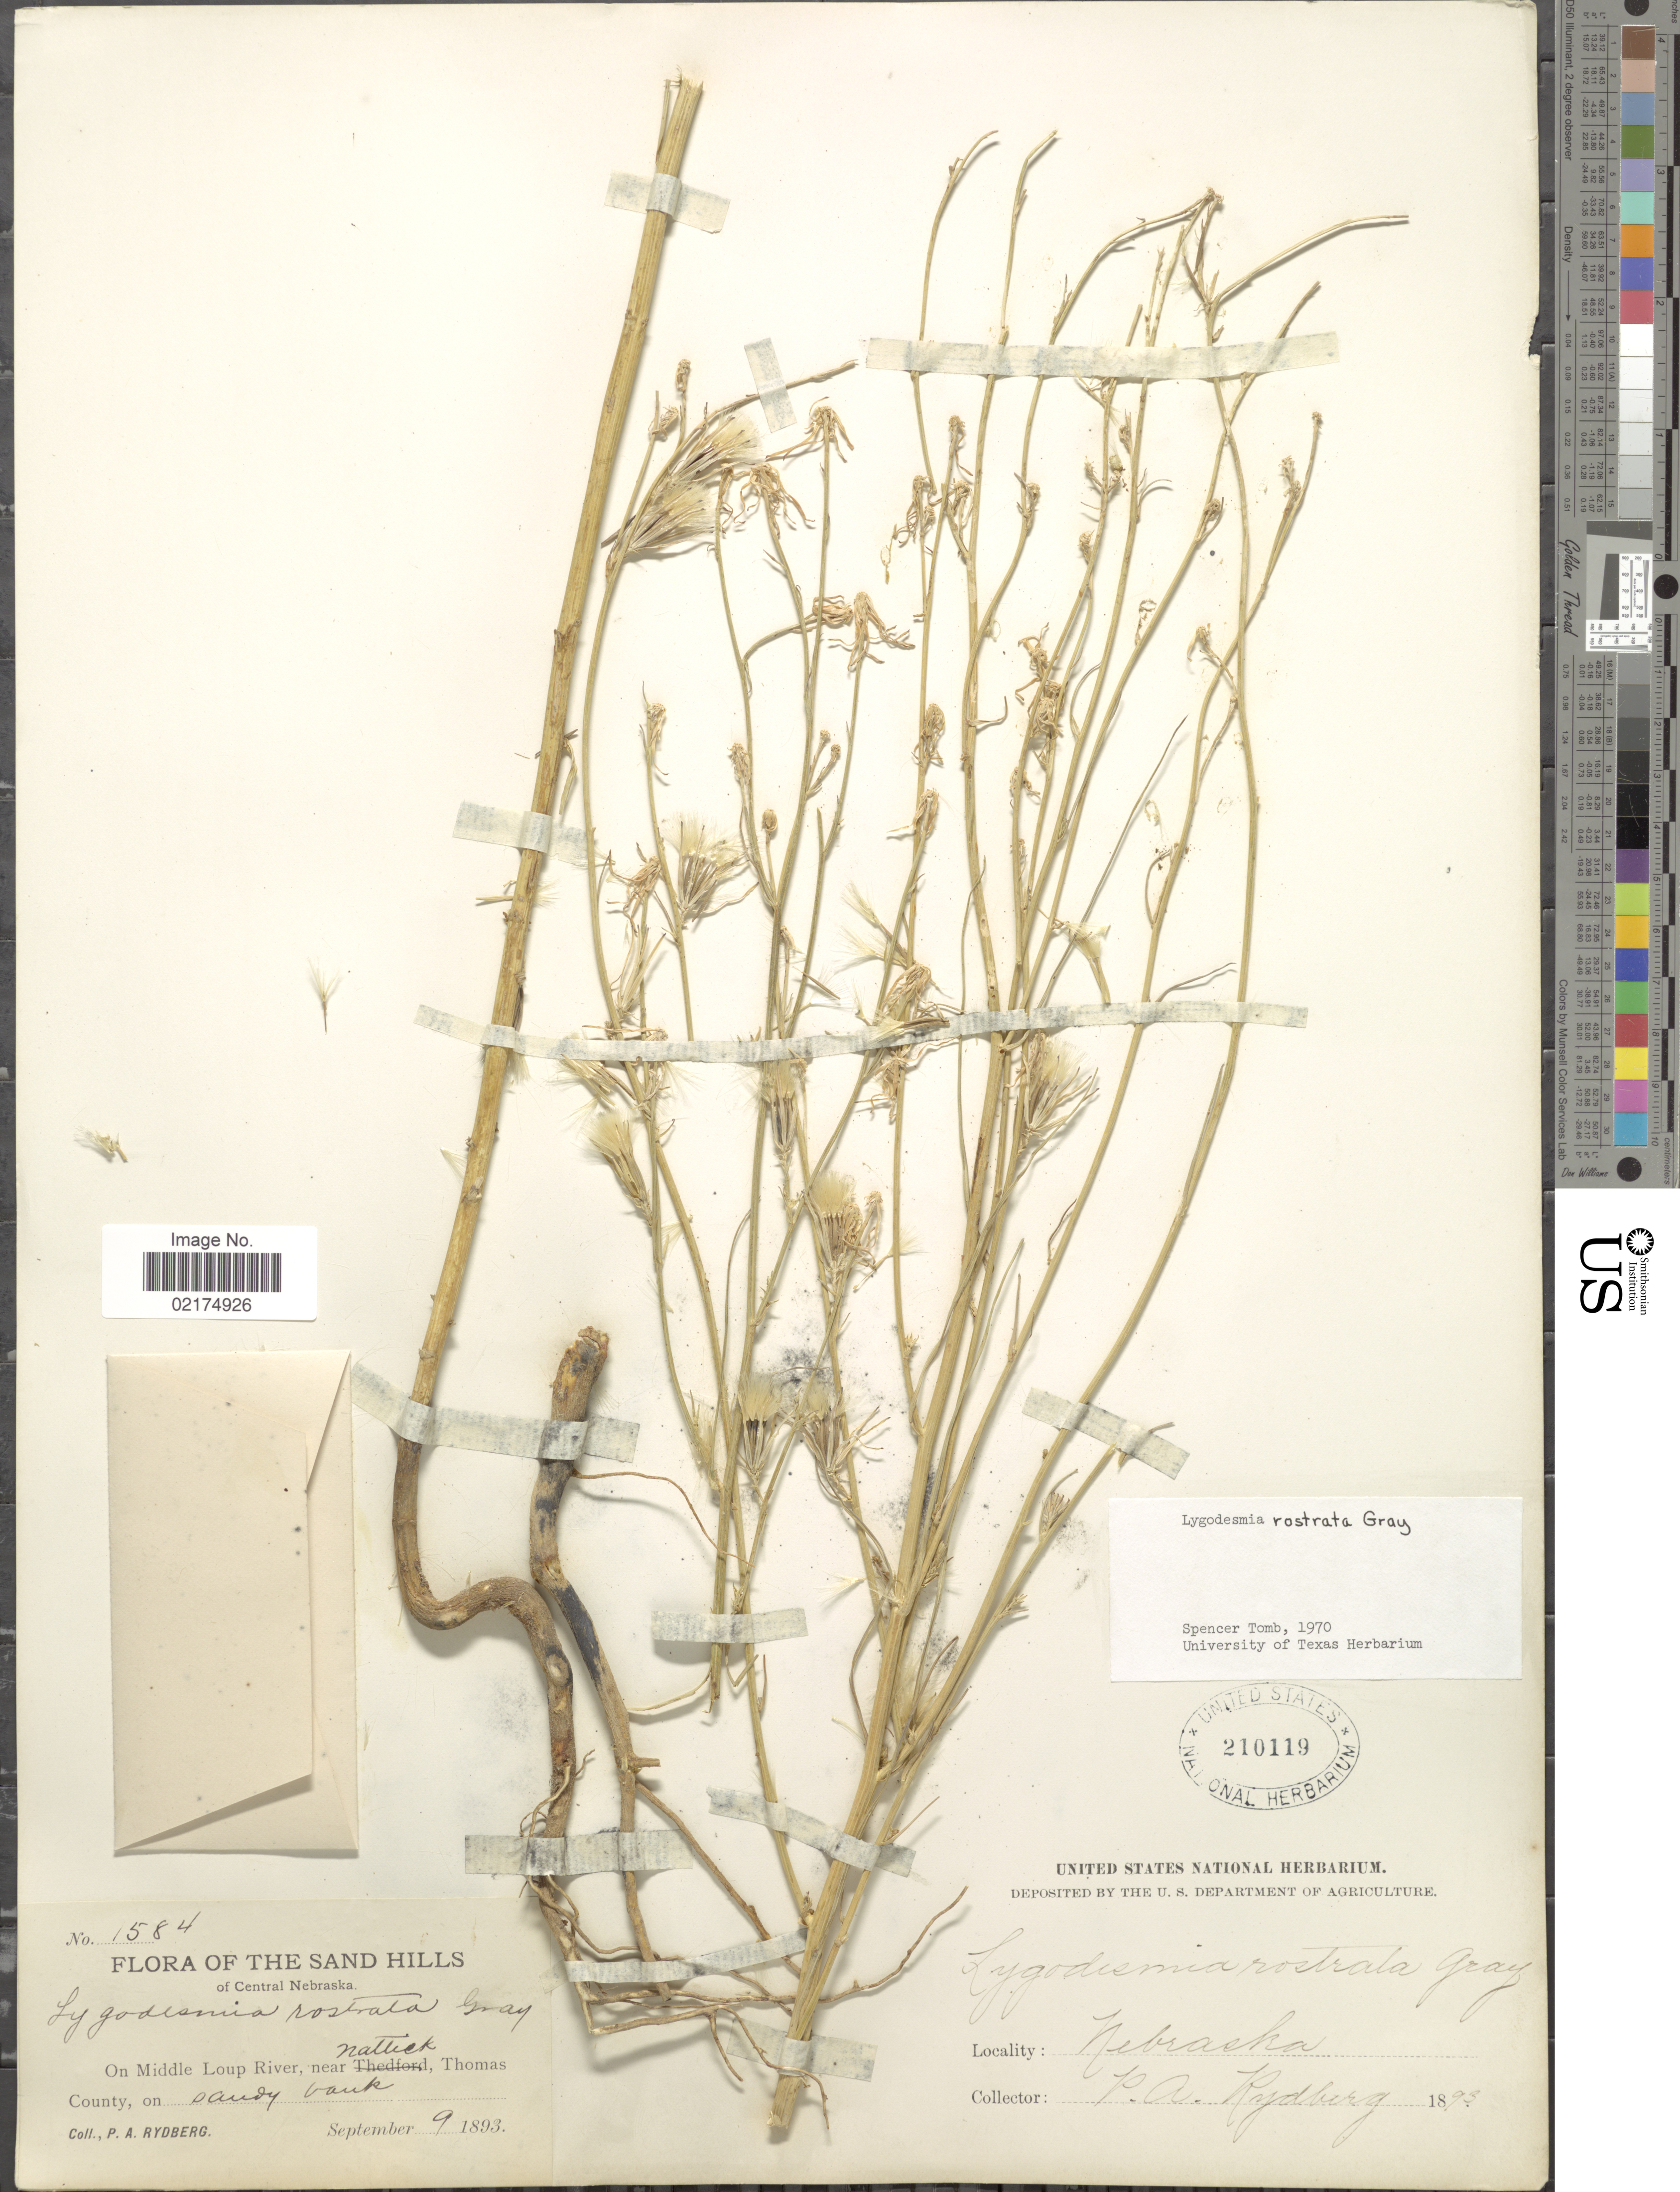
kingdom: Plantae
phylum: Tracheophyta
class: Magnoliopsida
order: Asterales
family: Asteraceae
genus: Shinnersoseris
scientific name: Shinnersoseris rostrata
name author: (A. Gray) Tomb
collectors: P. A. Rydberg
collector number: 1584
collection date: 1893-09-09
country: United States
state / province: Nebraska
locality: The Sand Hills, Central Nebraska, On Middle Loup River, near Nattick, Thomas County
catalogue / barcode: US 210119